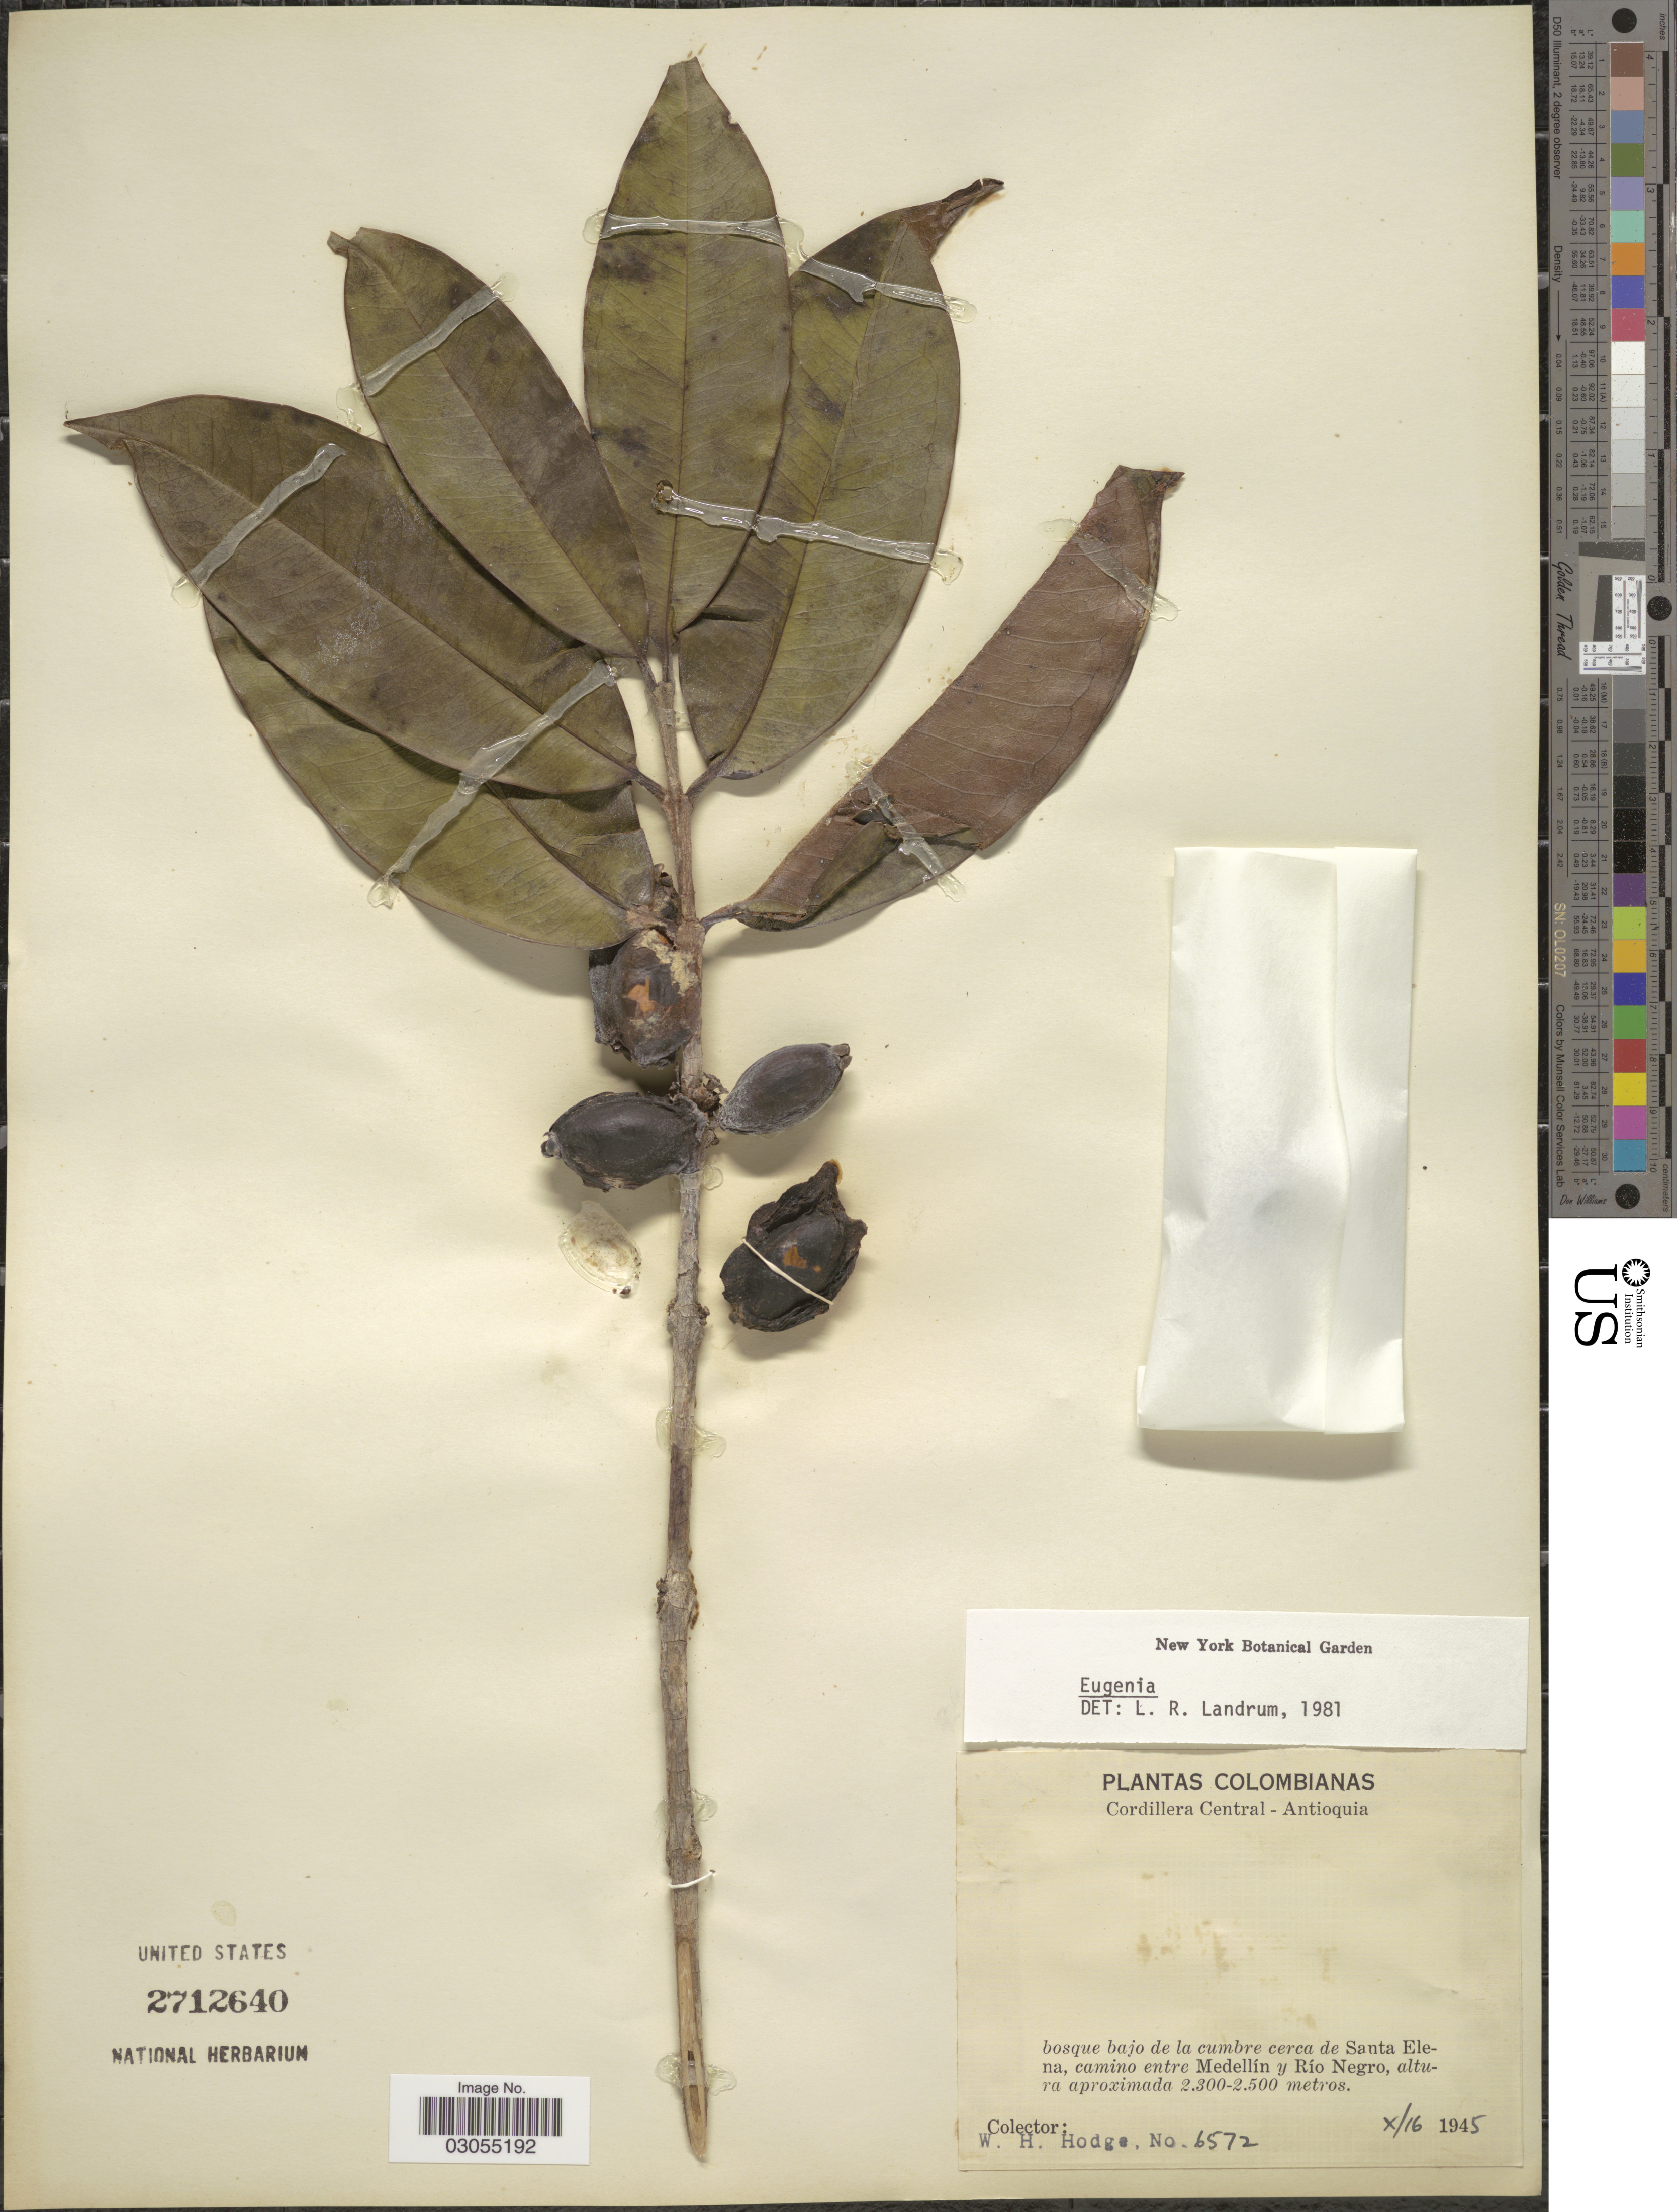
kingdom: Plantae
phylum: Tracheophyta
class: Magnoliopsida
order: Myrtales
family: Myrtaceae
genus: Eugenia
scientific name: Eugenia sp.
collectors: W. Hodge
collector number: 6572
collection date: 1945-10-16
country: Colombia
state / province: Antioquia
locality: Cordillera Central, bosque bajo de la cumbre cerca de Santa Elena, camino entre Medellín y Río Negro.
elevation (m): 2300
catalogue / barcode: US 2712640